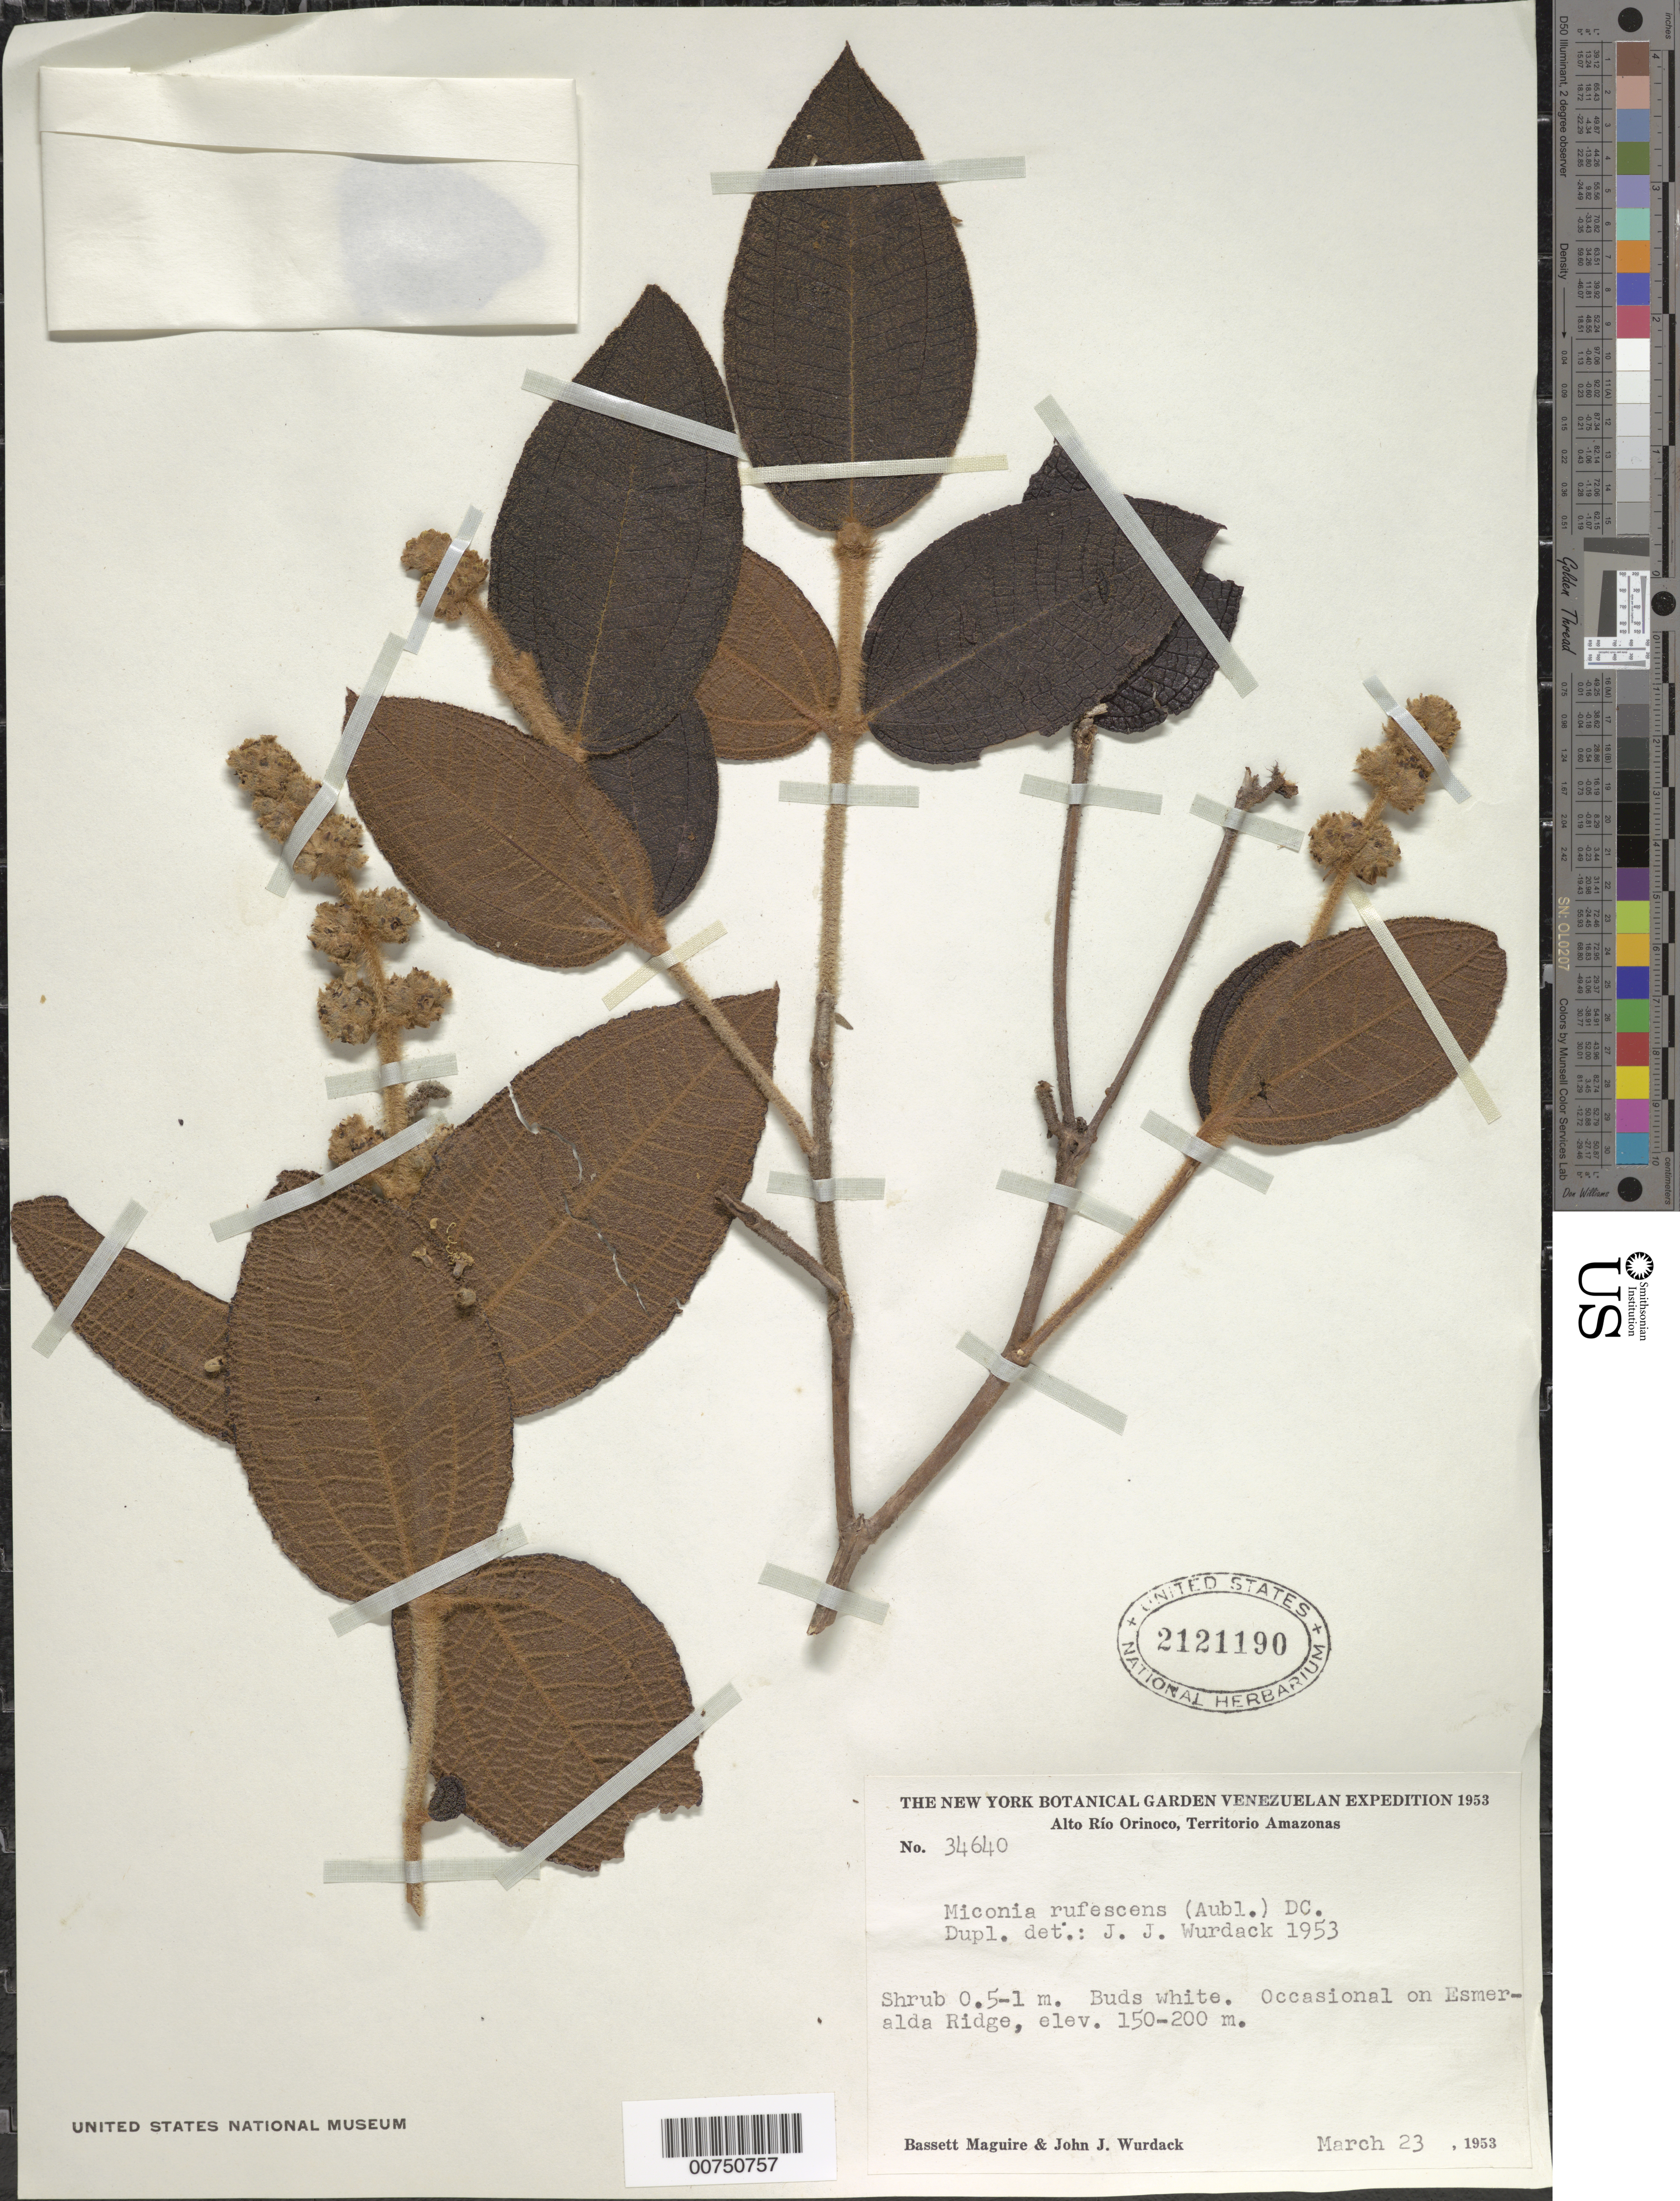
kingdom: Plantae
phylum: Tracheophyta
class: Magnoliopsida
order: Myrtales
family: Melastomataceae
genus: Miconia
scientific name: Miconia rufescens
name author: (Aubl.) DC.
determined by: Wurdack, John J., (US), US (UNITED STATES)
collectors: B. Maguire & J. J. Wurdack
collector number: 34640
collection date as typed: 23-Mar-53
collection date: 1953-03-23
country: Venezuela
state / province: Amazonas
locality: Alto Río Orinoco, Esmeralda Ridge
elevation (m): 150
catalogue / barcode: US 2121190